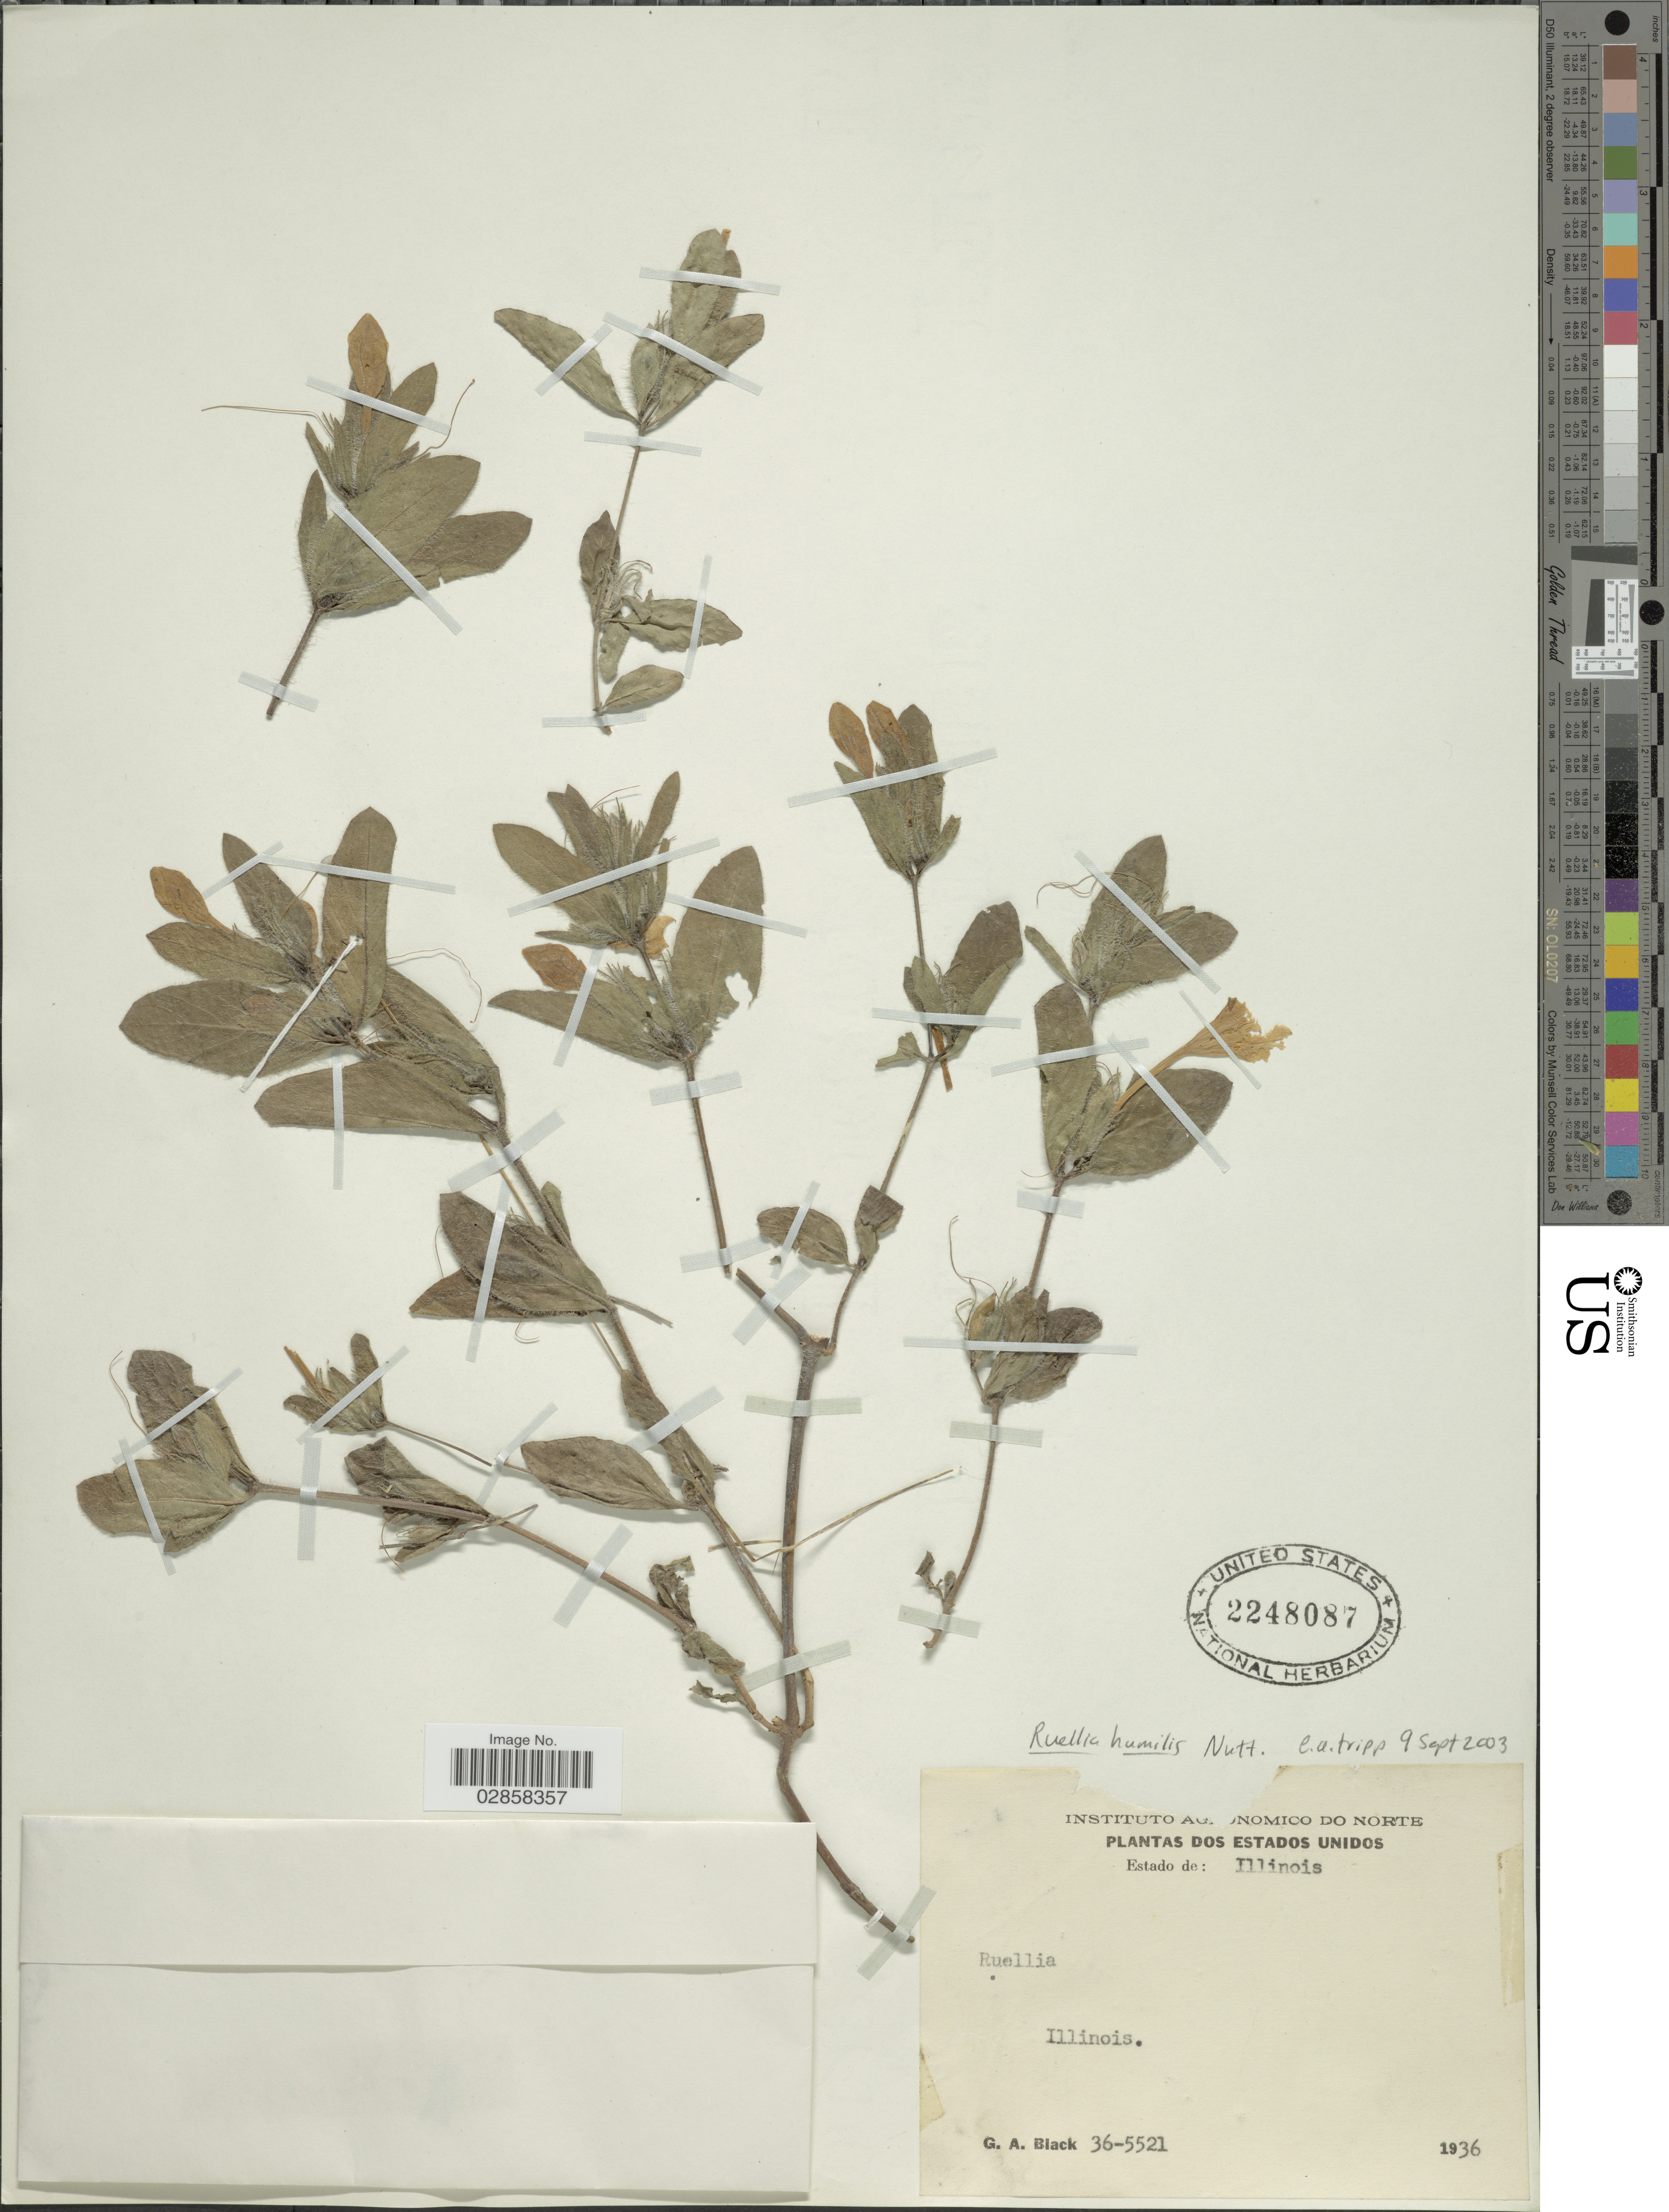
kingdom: Plantae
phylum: Tracheophyta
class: Magnoliopsida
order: Lamiales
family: Acanthaceae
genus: Ruellia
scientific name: Ruellia sp.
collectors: G. A. Black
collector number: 36-5521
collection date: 1936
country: United States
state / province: Illinois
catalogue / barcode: US 2248087